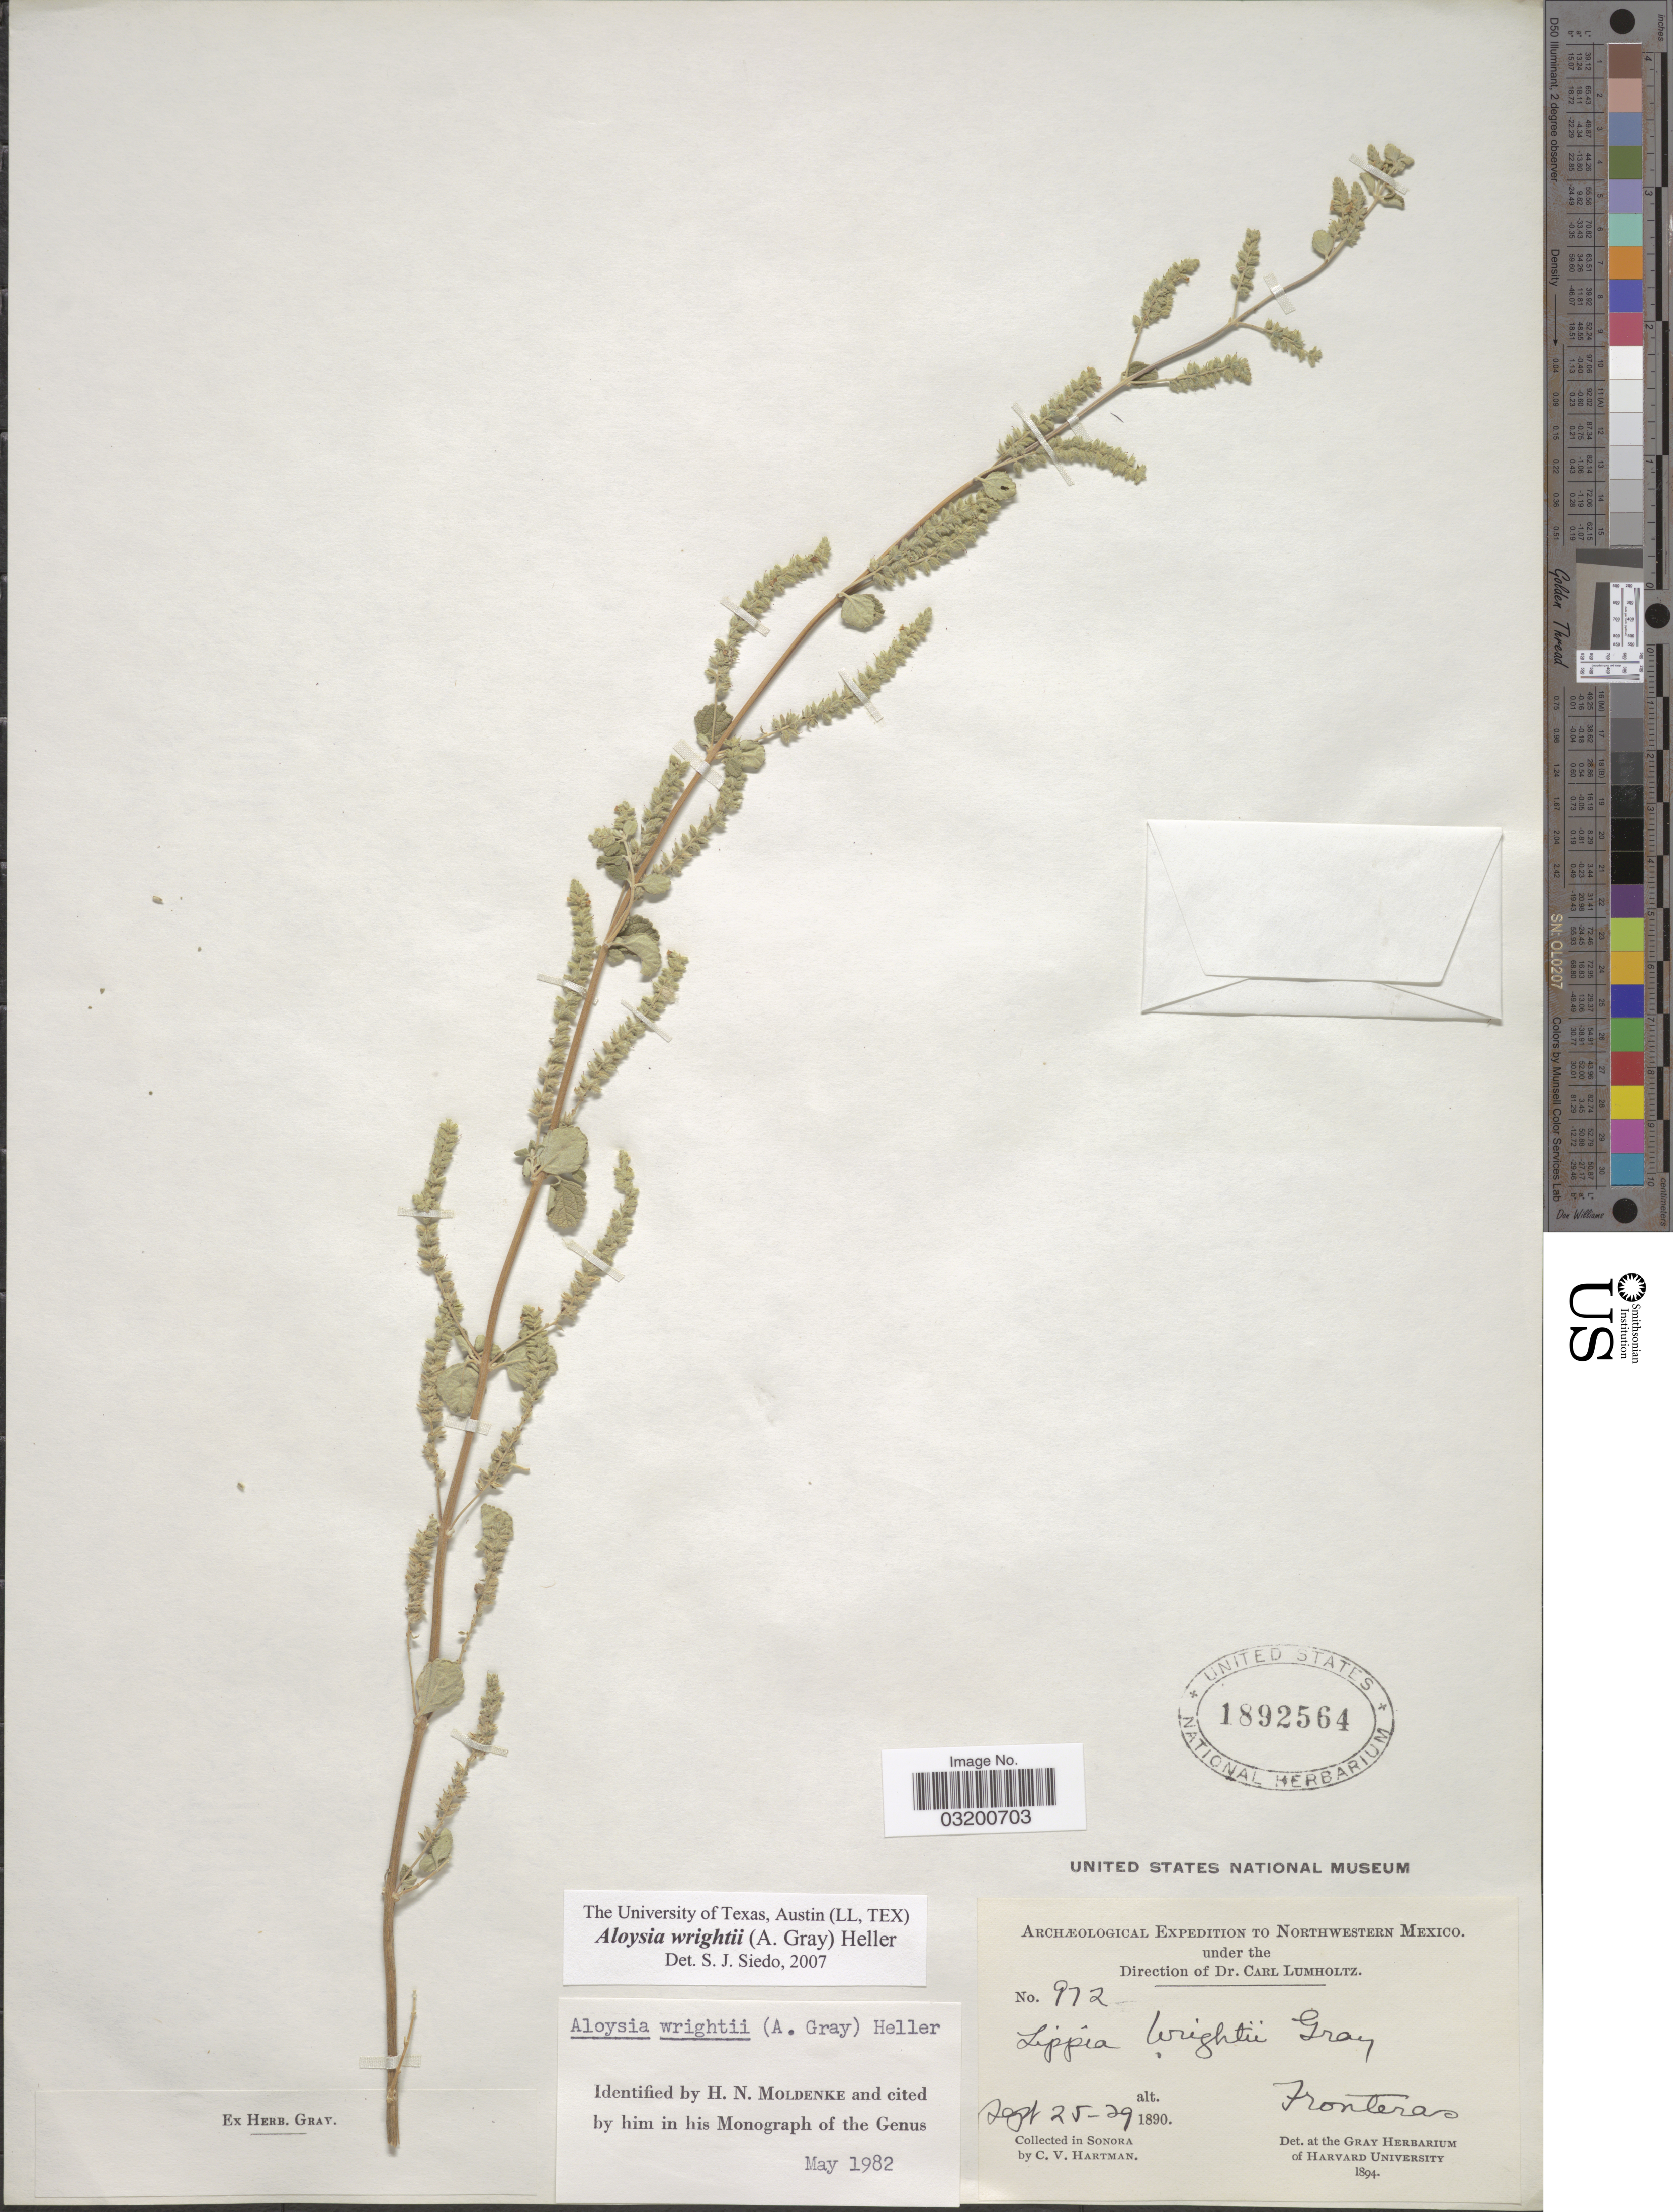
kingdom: Plantae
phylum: Tracheophyta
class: Magnoliopsida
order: Lamiales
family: Verbenaceae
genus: Aloysia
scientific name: Aloysia wrightii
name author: A. Heller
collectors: C. V. Hartman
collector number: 972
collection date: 1890-09-25/1890-09-29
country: Mexico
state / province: Sonora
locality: Northwestern Mexico. Fronteras.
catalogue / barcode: US 1892564